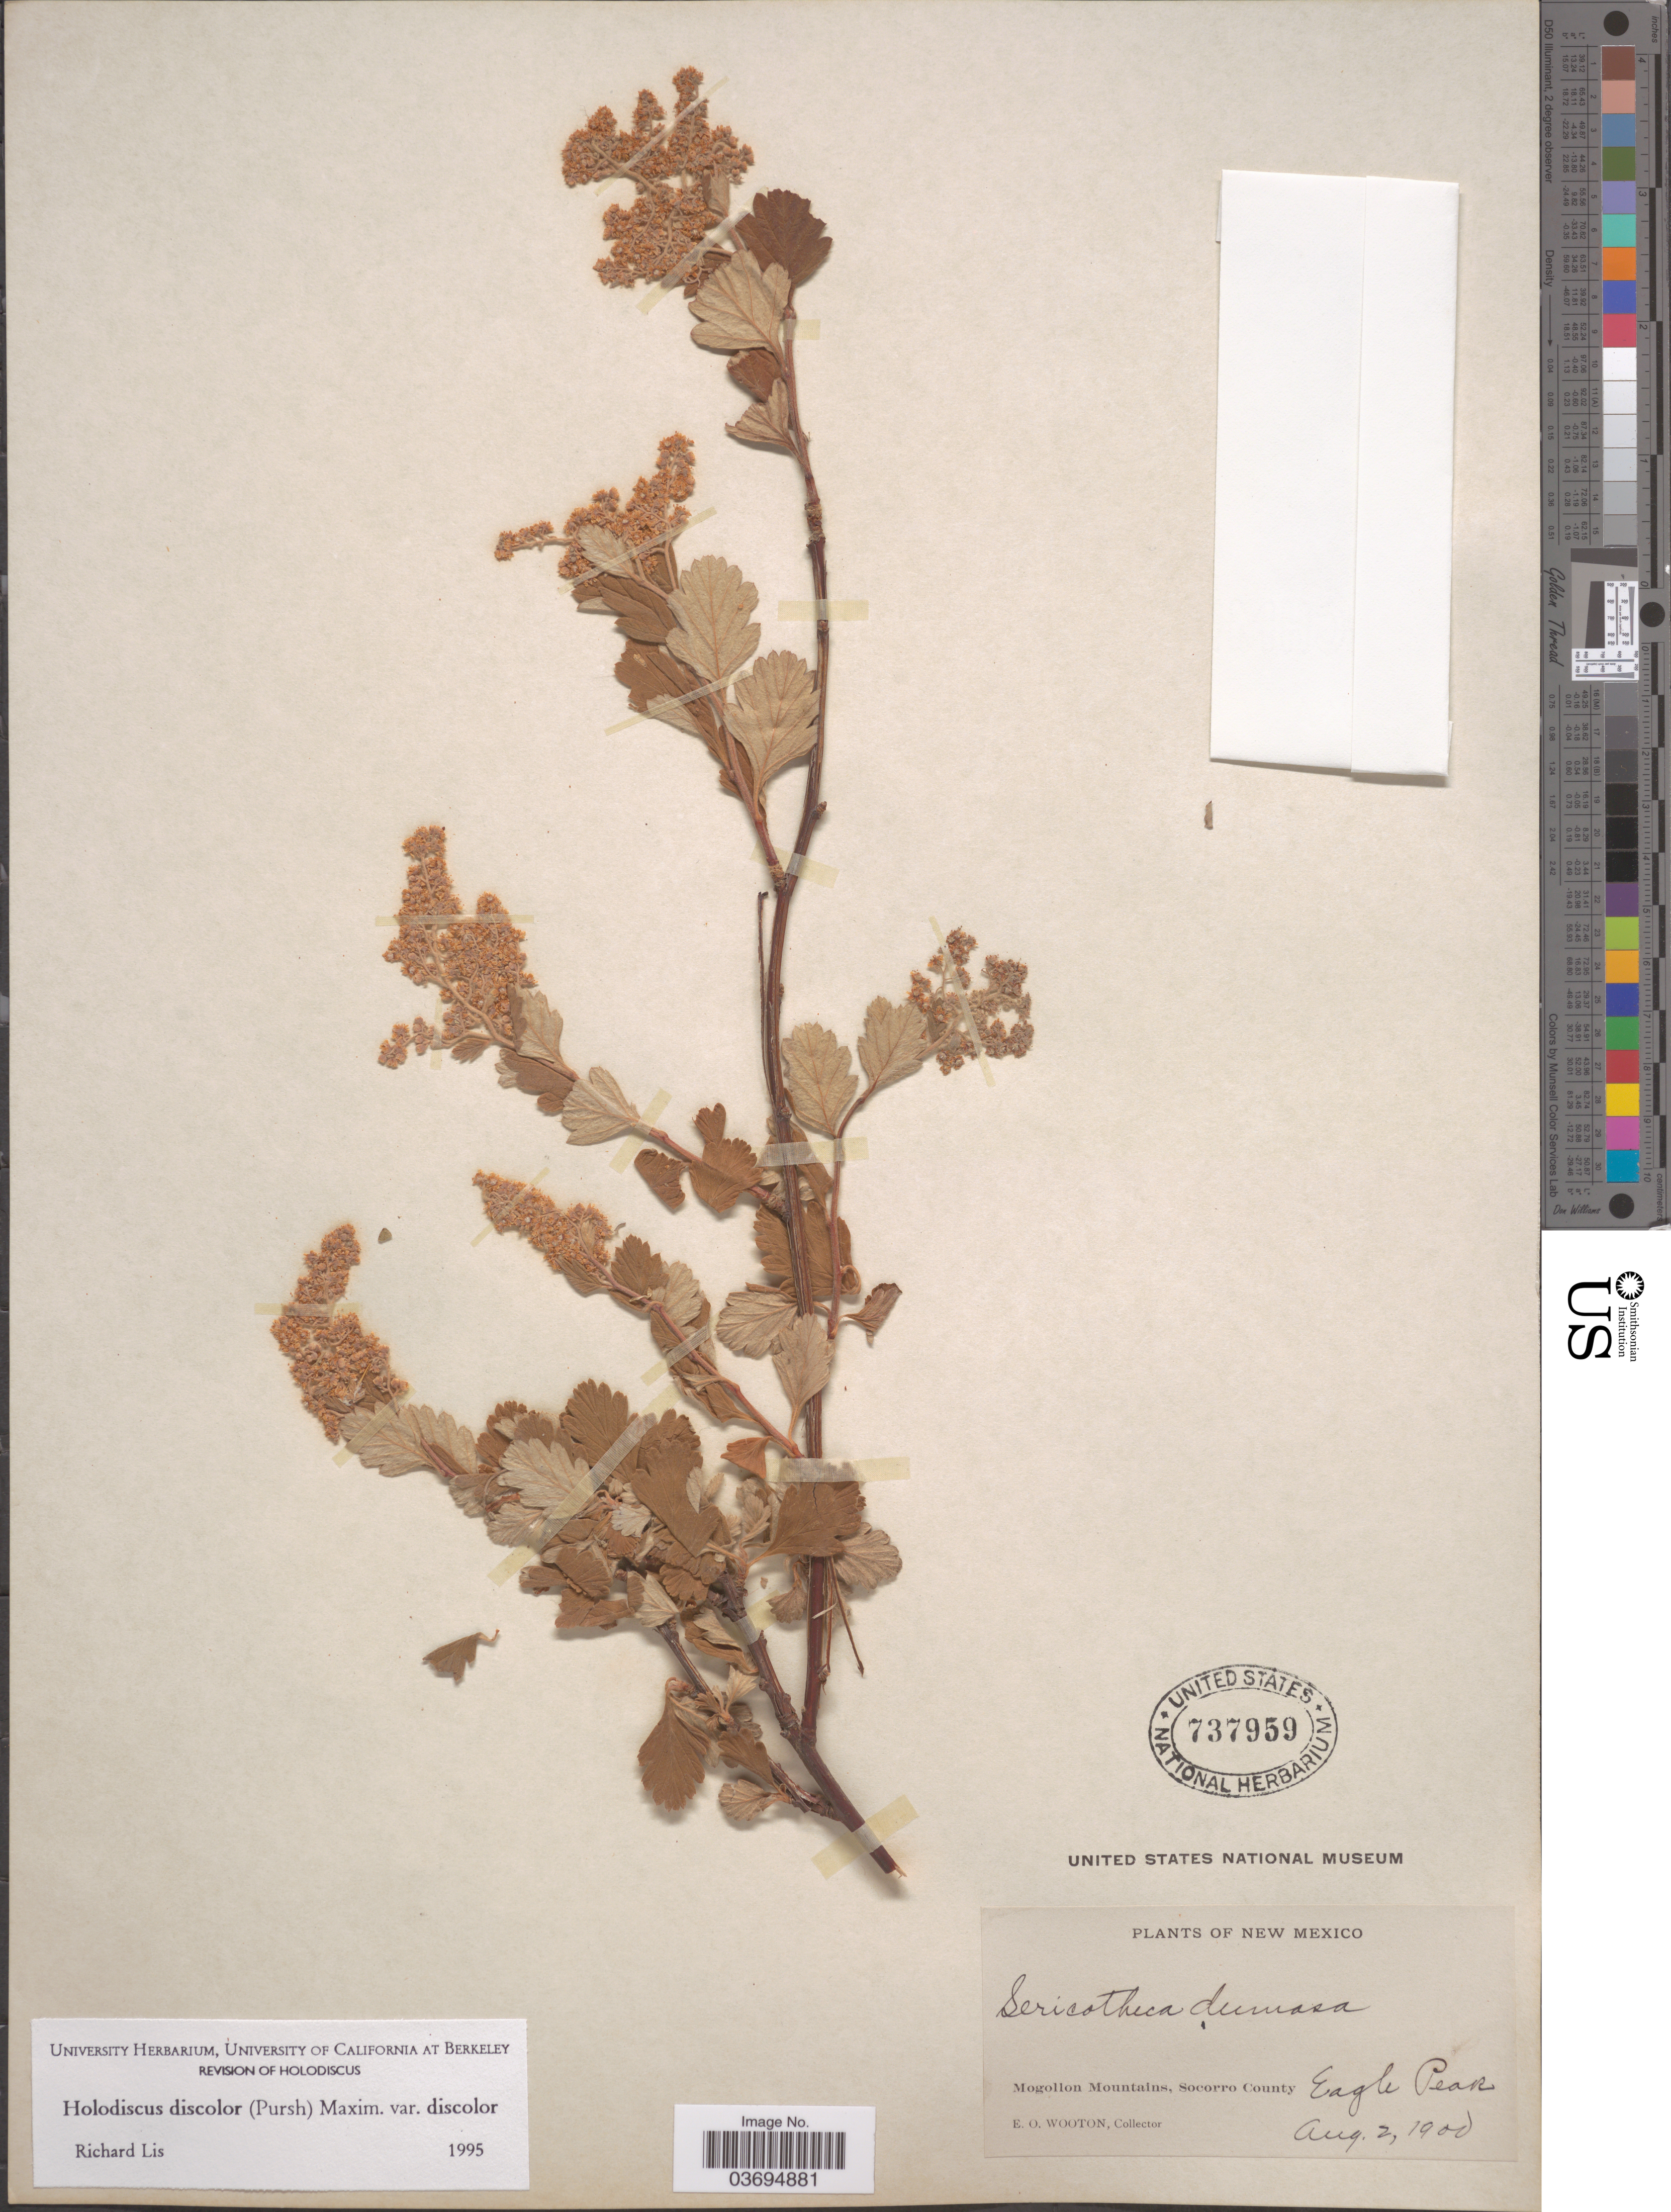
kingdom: Plantae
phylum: Tracheophyta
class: Magnoliopsida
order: Rosales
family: Rosaceae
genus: Holodiscus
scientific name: Holodiscus discolor var. discolor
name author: (Pursh) Maxim.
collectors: E. O. Wooton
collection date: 1900-08-02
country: United States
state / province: New Mexico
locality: Mogollon Mountains, Socorro County. Eagle Peak.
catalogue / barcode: US 737959